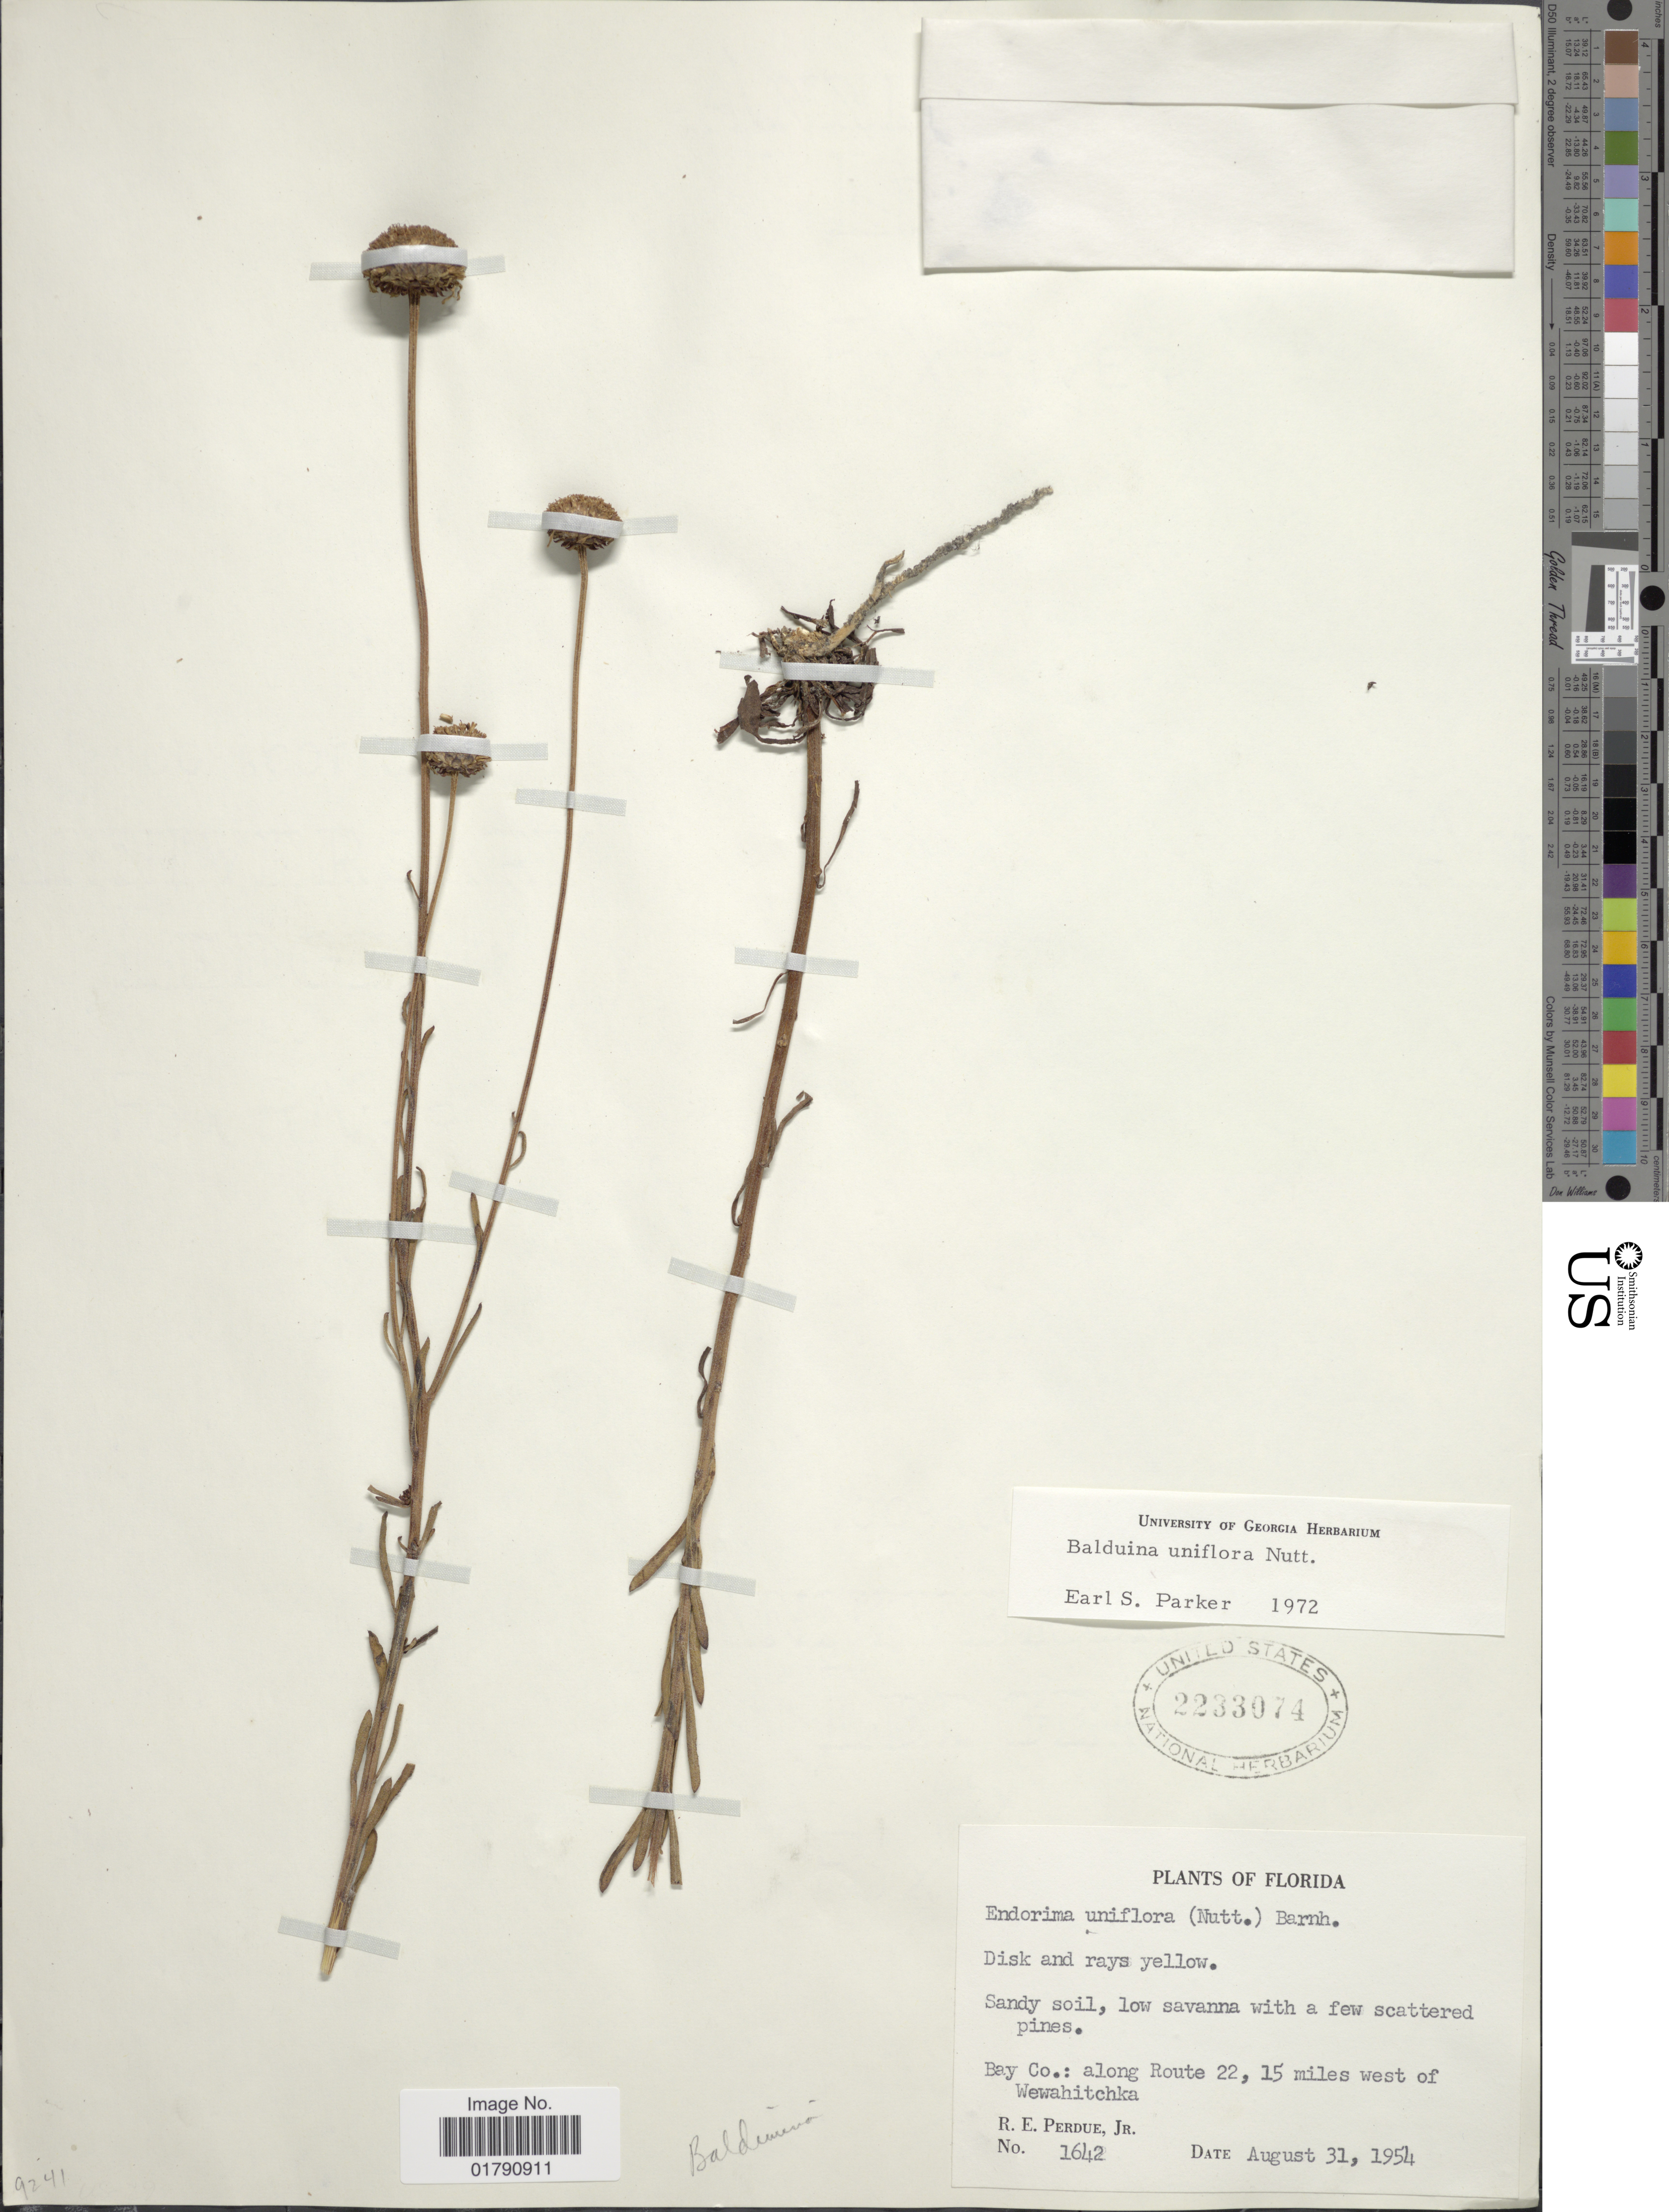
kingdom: Plantae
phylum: Tracheophyta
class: Magnoliopsida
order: Asterales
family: Asteraceae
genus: Balduina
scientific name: Balduina uniflora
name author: Nutt.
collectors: R. E. Perdue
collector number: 1642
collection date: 1954-08-31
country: United States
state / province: Florida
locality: Bay Co., along Route 22, 15 miles west of Wewahitchka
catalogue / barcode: US 2233074